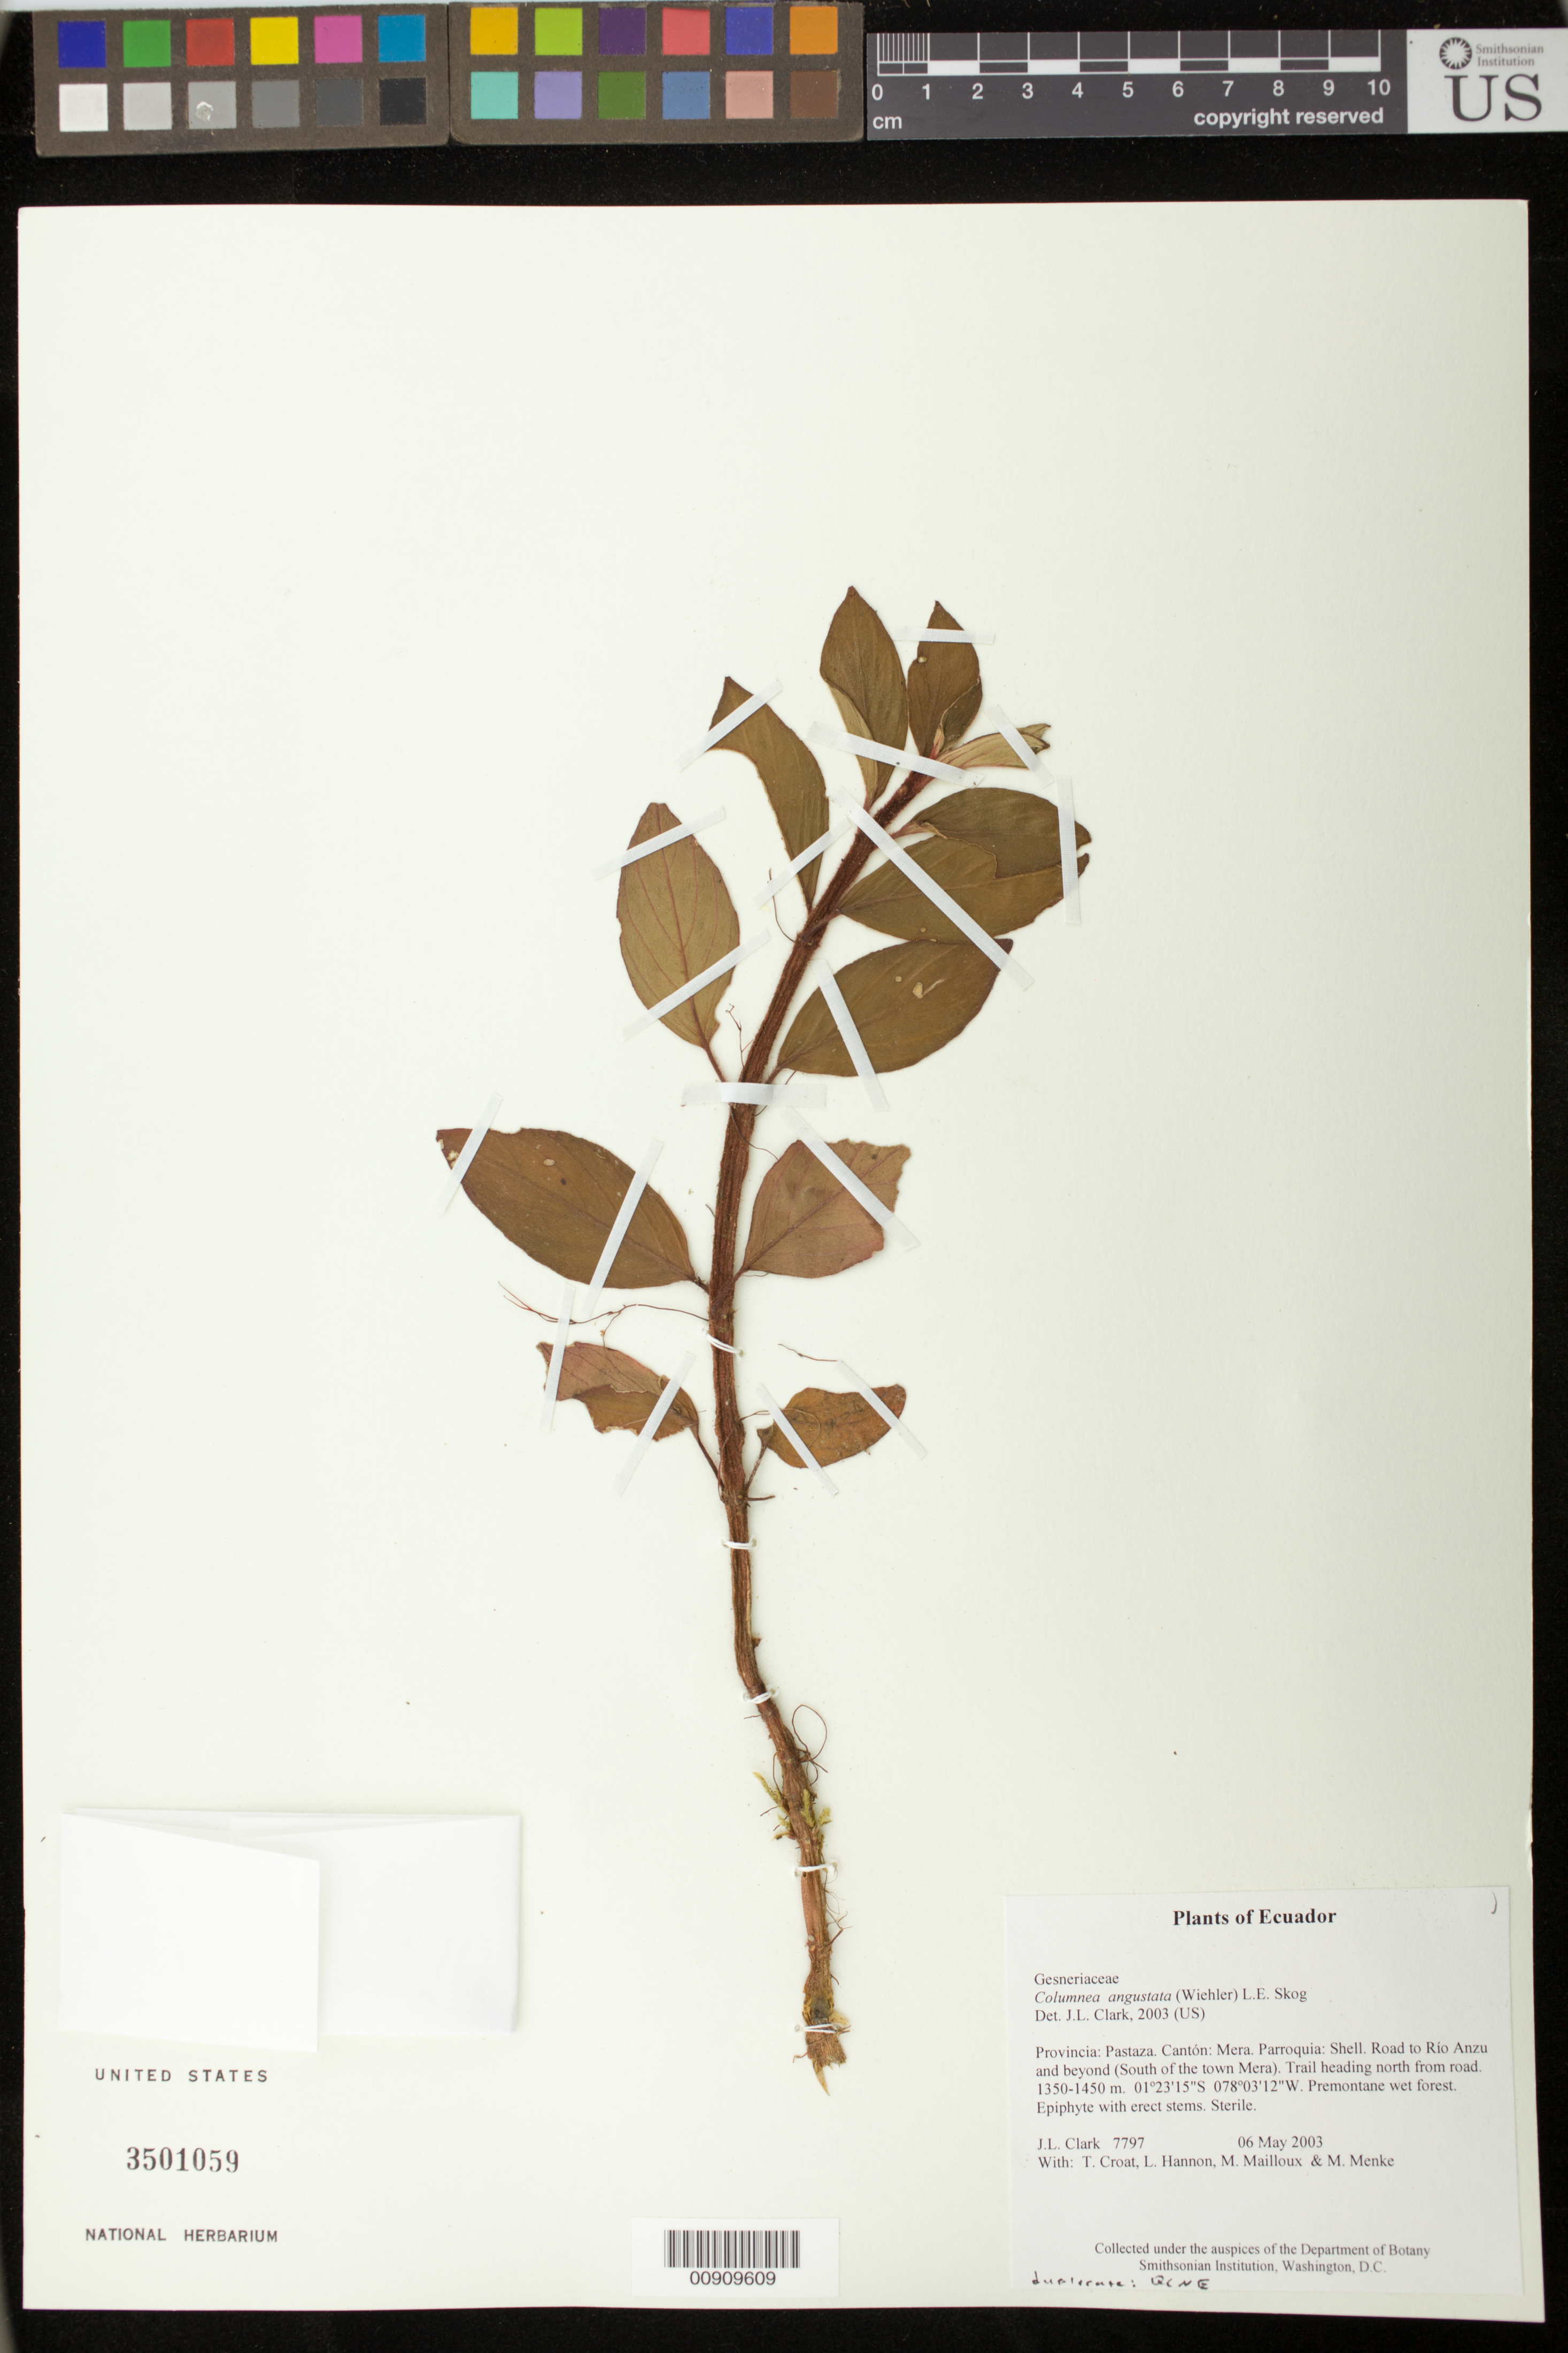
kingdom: Plantae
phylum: Tracheophyta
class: Magnoliopsida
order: Lamiales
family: Gesneriaceae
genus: Columnea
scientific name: Columnea angustata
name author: (Wiehler) L.E. Skog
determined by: Clark, J. L., (SEL), The Marie Selby Botanical Garden (UNITED STATES)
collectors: J. L. Clark, T. B. Croat, L. Hannon, M. Mailloux & M. Menke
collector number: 7797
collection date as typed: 06 May 2003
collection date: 2003-05-06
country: Ecuador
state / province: Pastaza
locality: Mera. Parroquia: Shell. Road to Río Anzu and beyond (South of the town Mera). Trail heading north from road.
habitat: Premontane wet forest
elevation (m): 1350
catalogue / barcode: US 3501059